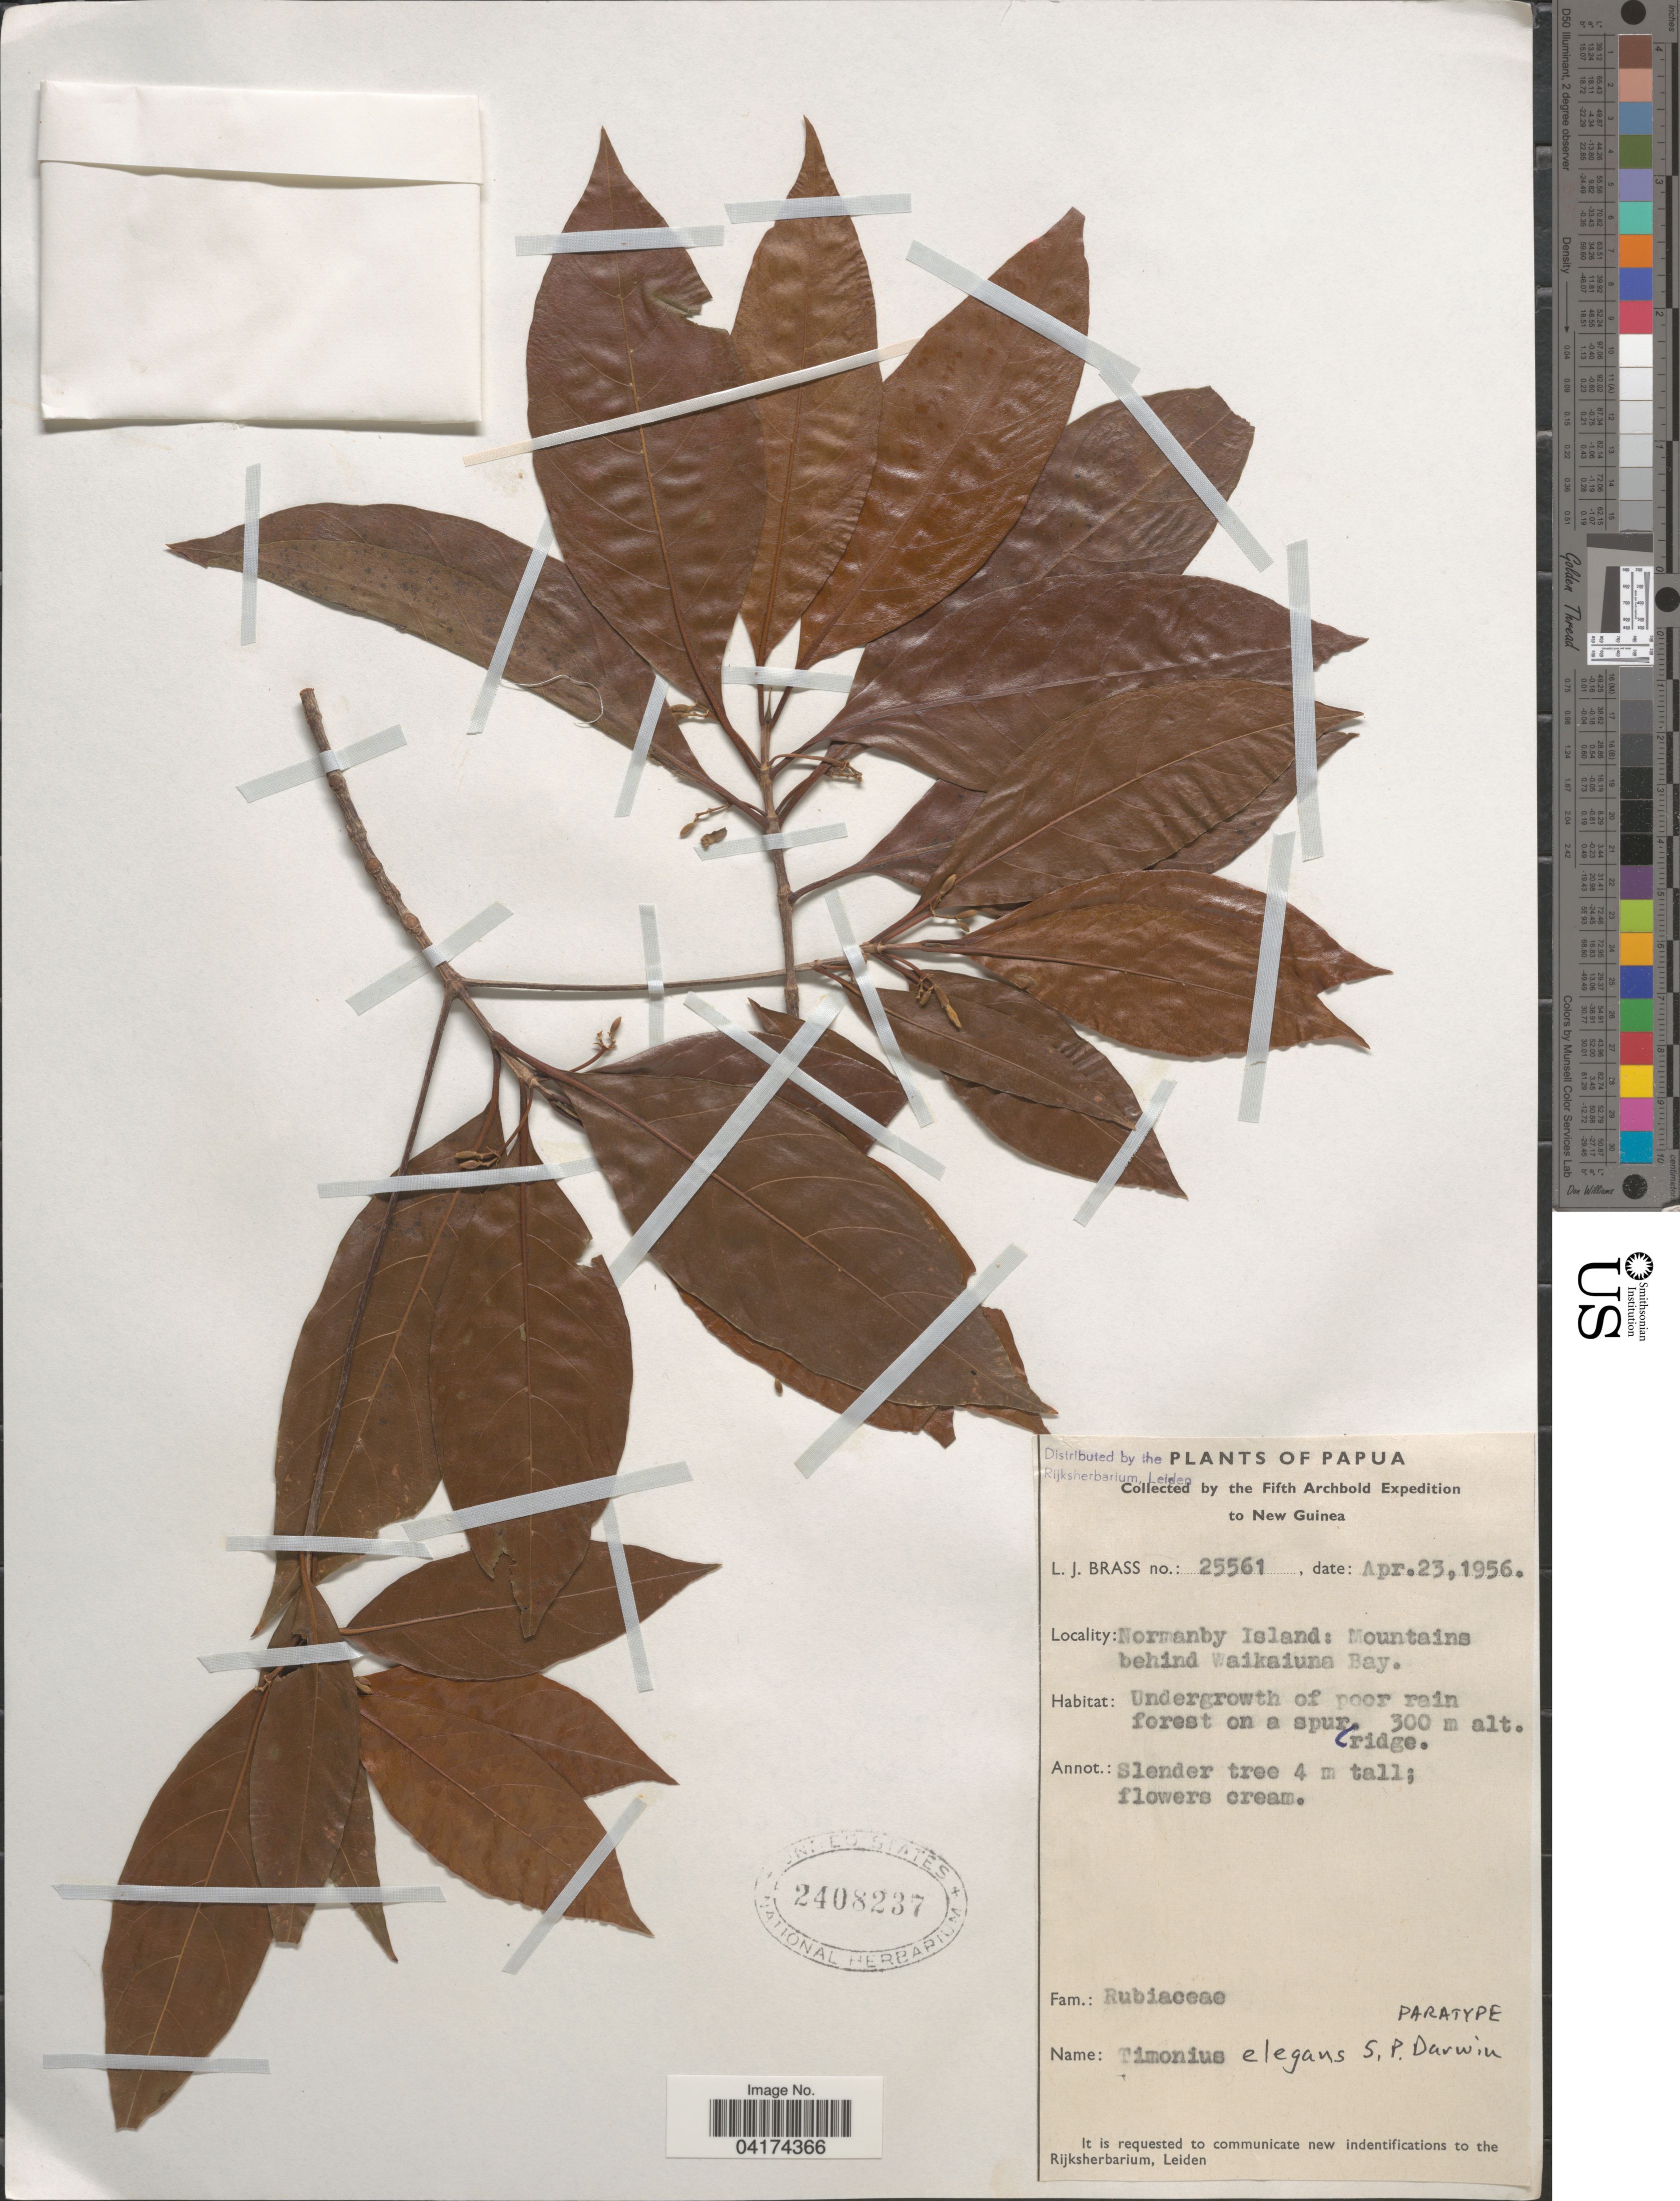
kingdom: Plantae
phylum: Tracheophyta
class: Magnoliopsida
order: Gentianales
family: Rubiaceae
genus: Timonius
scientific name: Timonius elegans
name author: S.P. Darwin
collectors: L. J. Brass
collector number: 25561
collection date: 1956-04-23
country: Papua New Guinea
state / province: Milne Bay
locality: The Fifth Archbold Expedition to New Guinea. Normanby Island: Mountains behind Waikaiuna Bay. Papua.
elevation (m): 300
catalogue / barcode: US 2408237